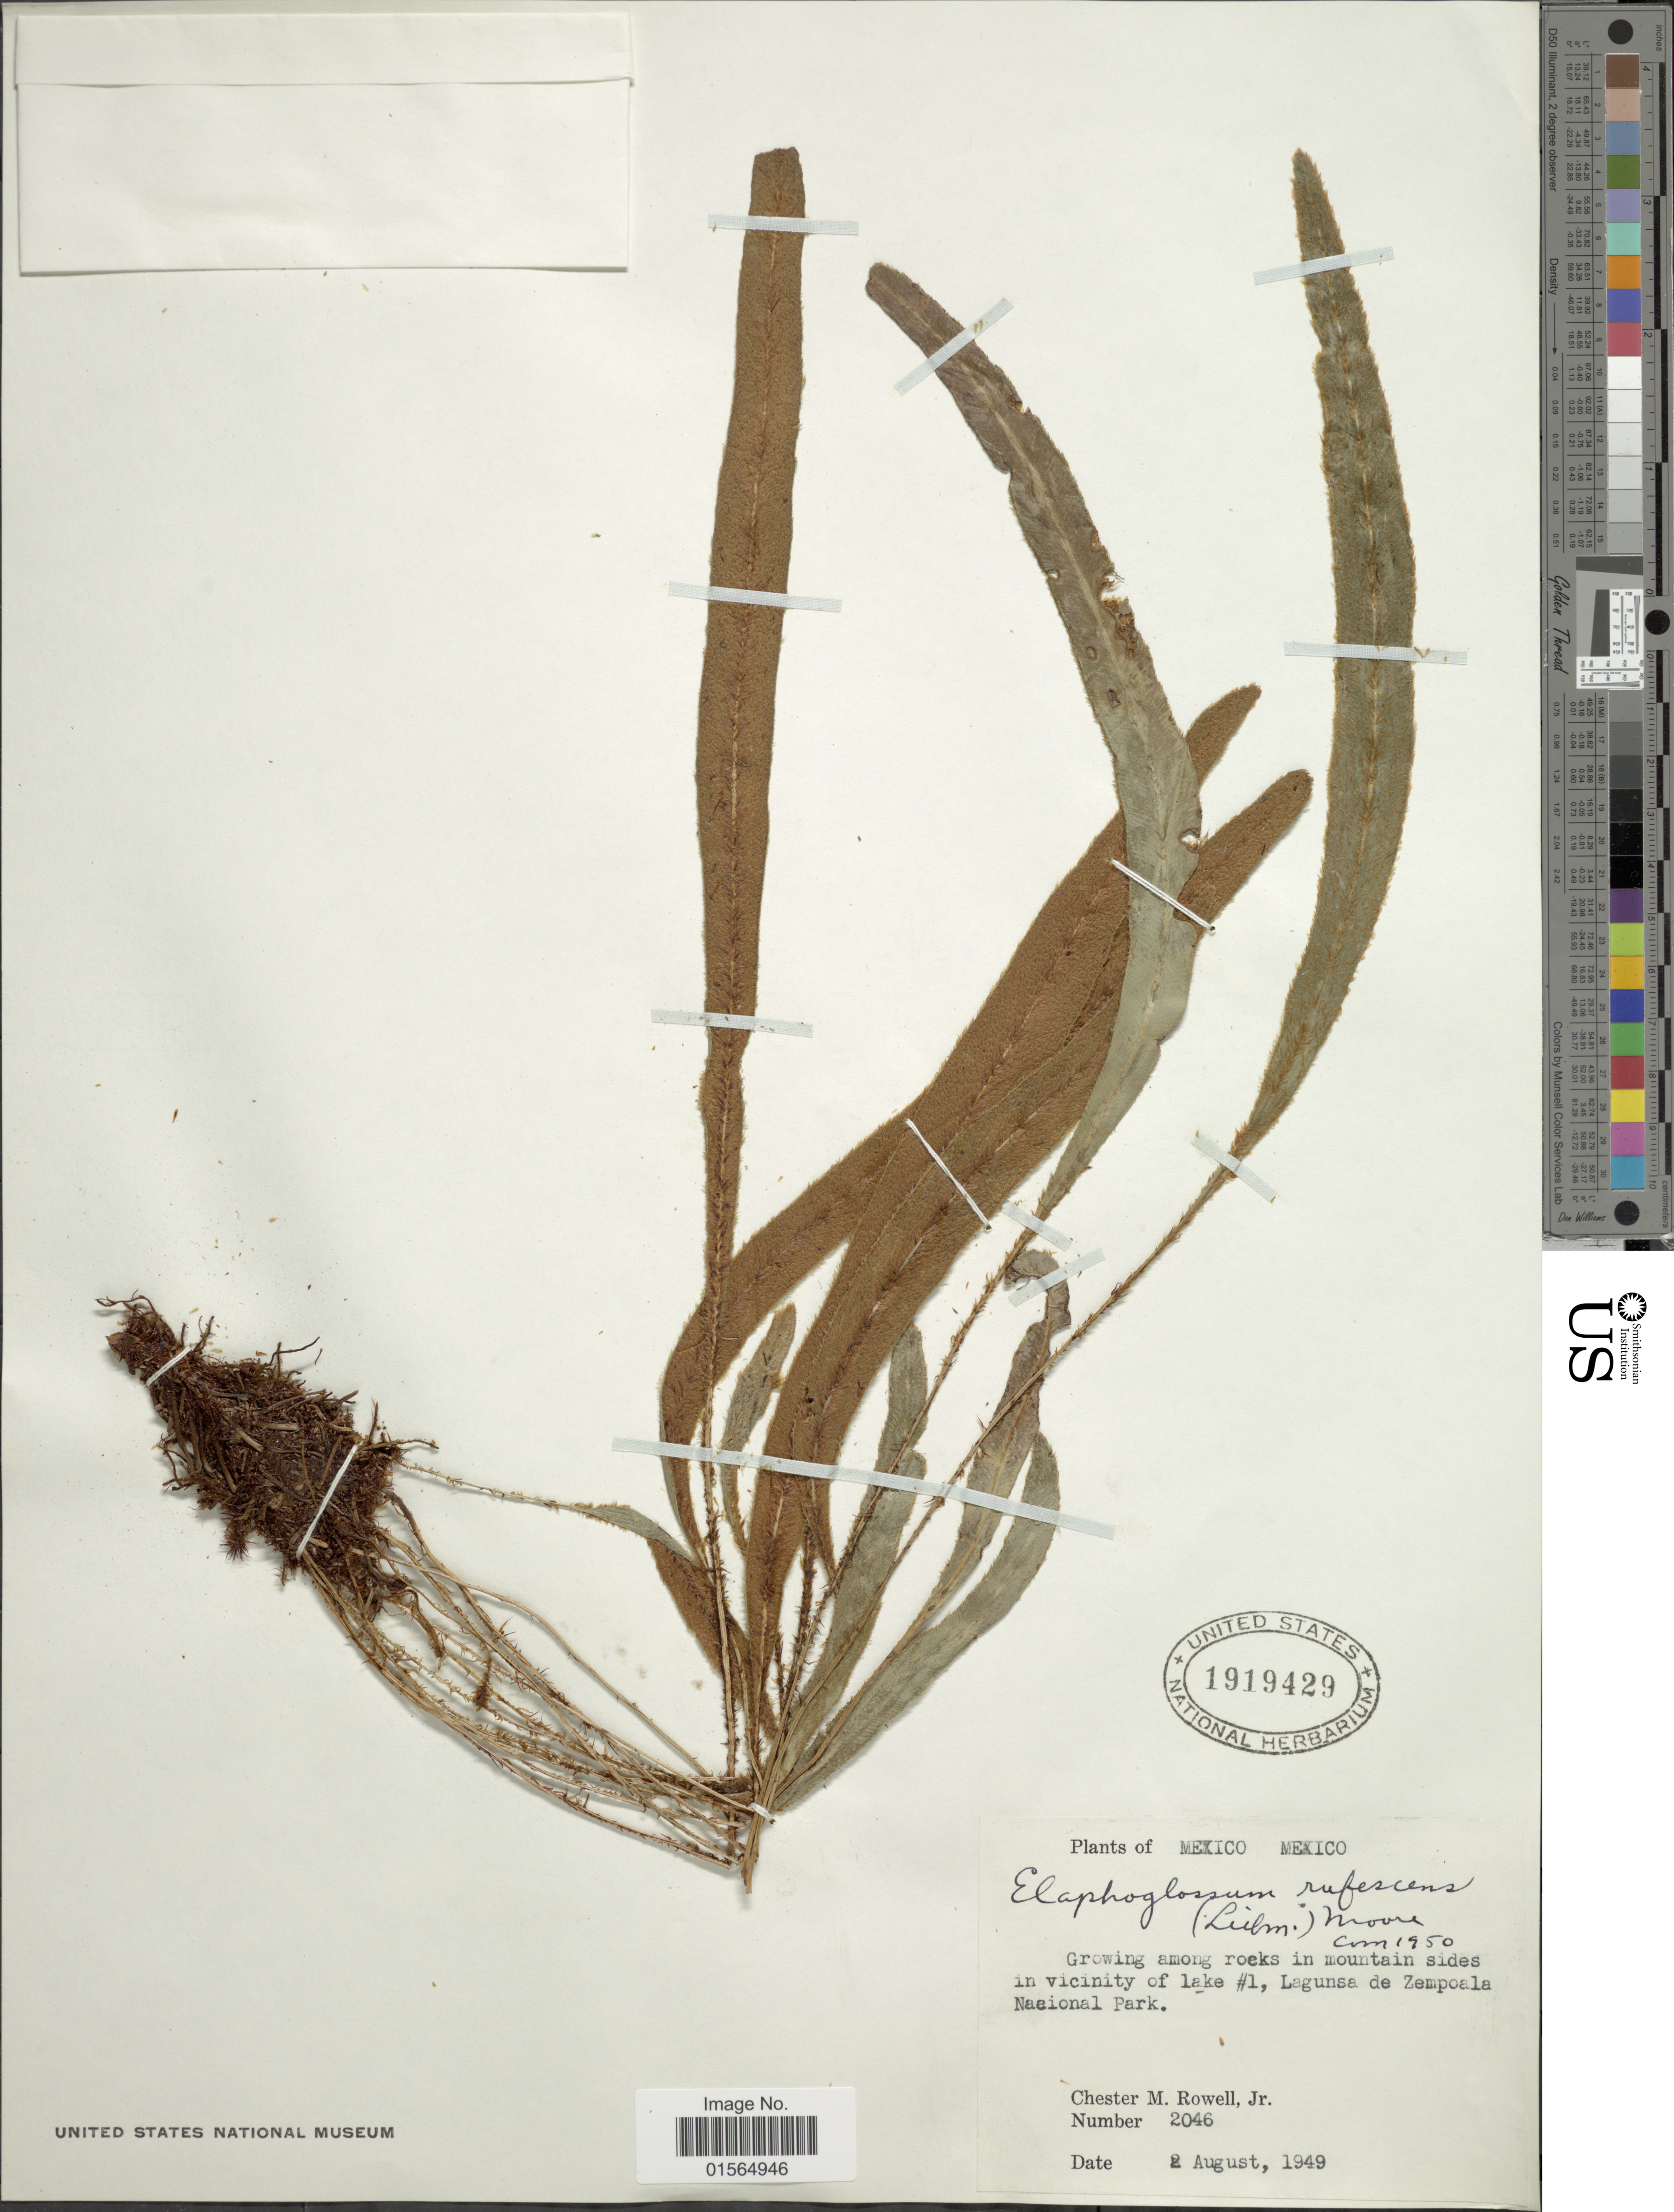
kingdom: Plantae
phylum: Tracheophyta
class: Polypodiopsida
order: Polypodiales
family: Dryopteridaceae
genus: Elaphoglossum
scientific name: Elaphoglossum rufescens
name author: (Liebm.) T. Moore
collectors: C. M. Rowell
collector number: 2046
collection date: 1949-08-02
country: Mexico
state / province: México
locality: Growing among rocks in mountain sides in vicinity of lake #1, Lagunsa de Zempoala Nacional Parl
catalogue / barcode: US 1919429